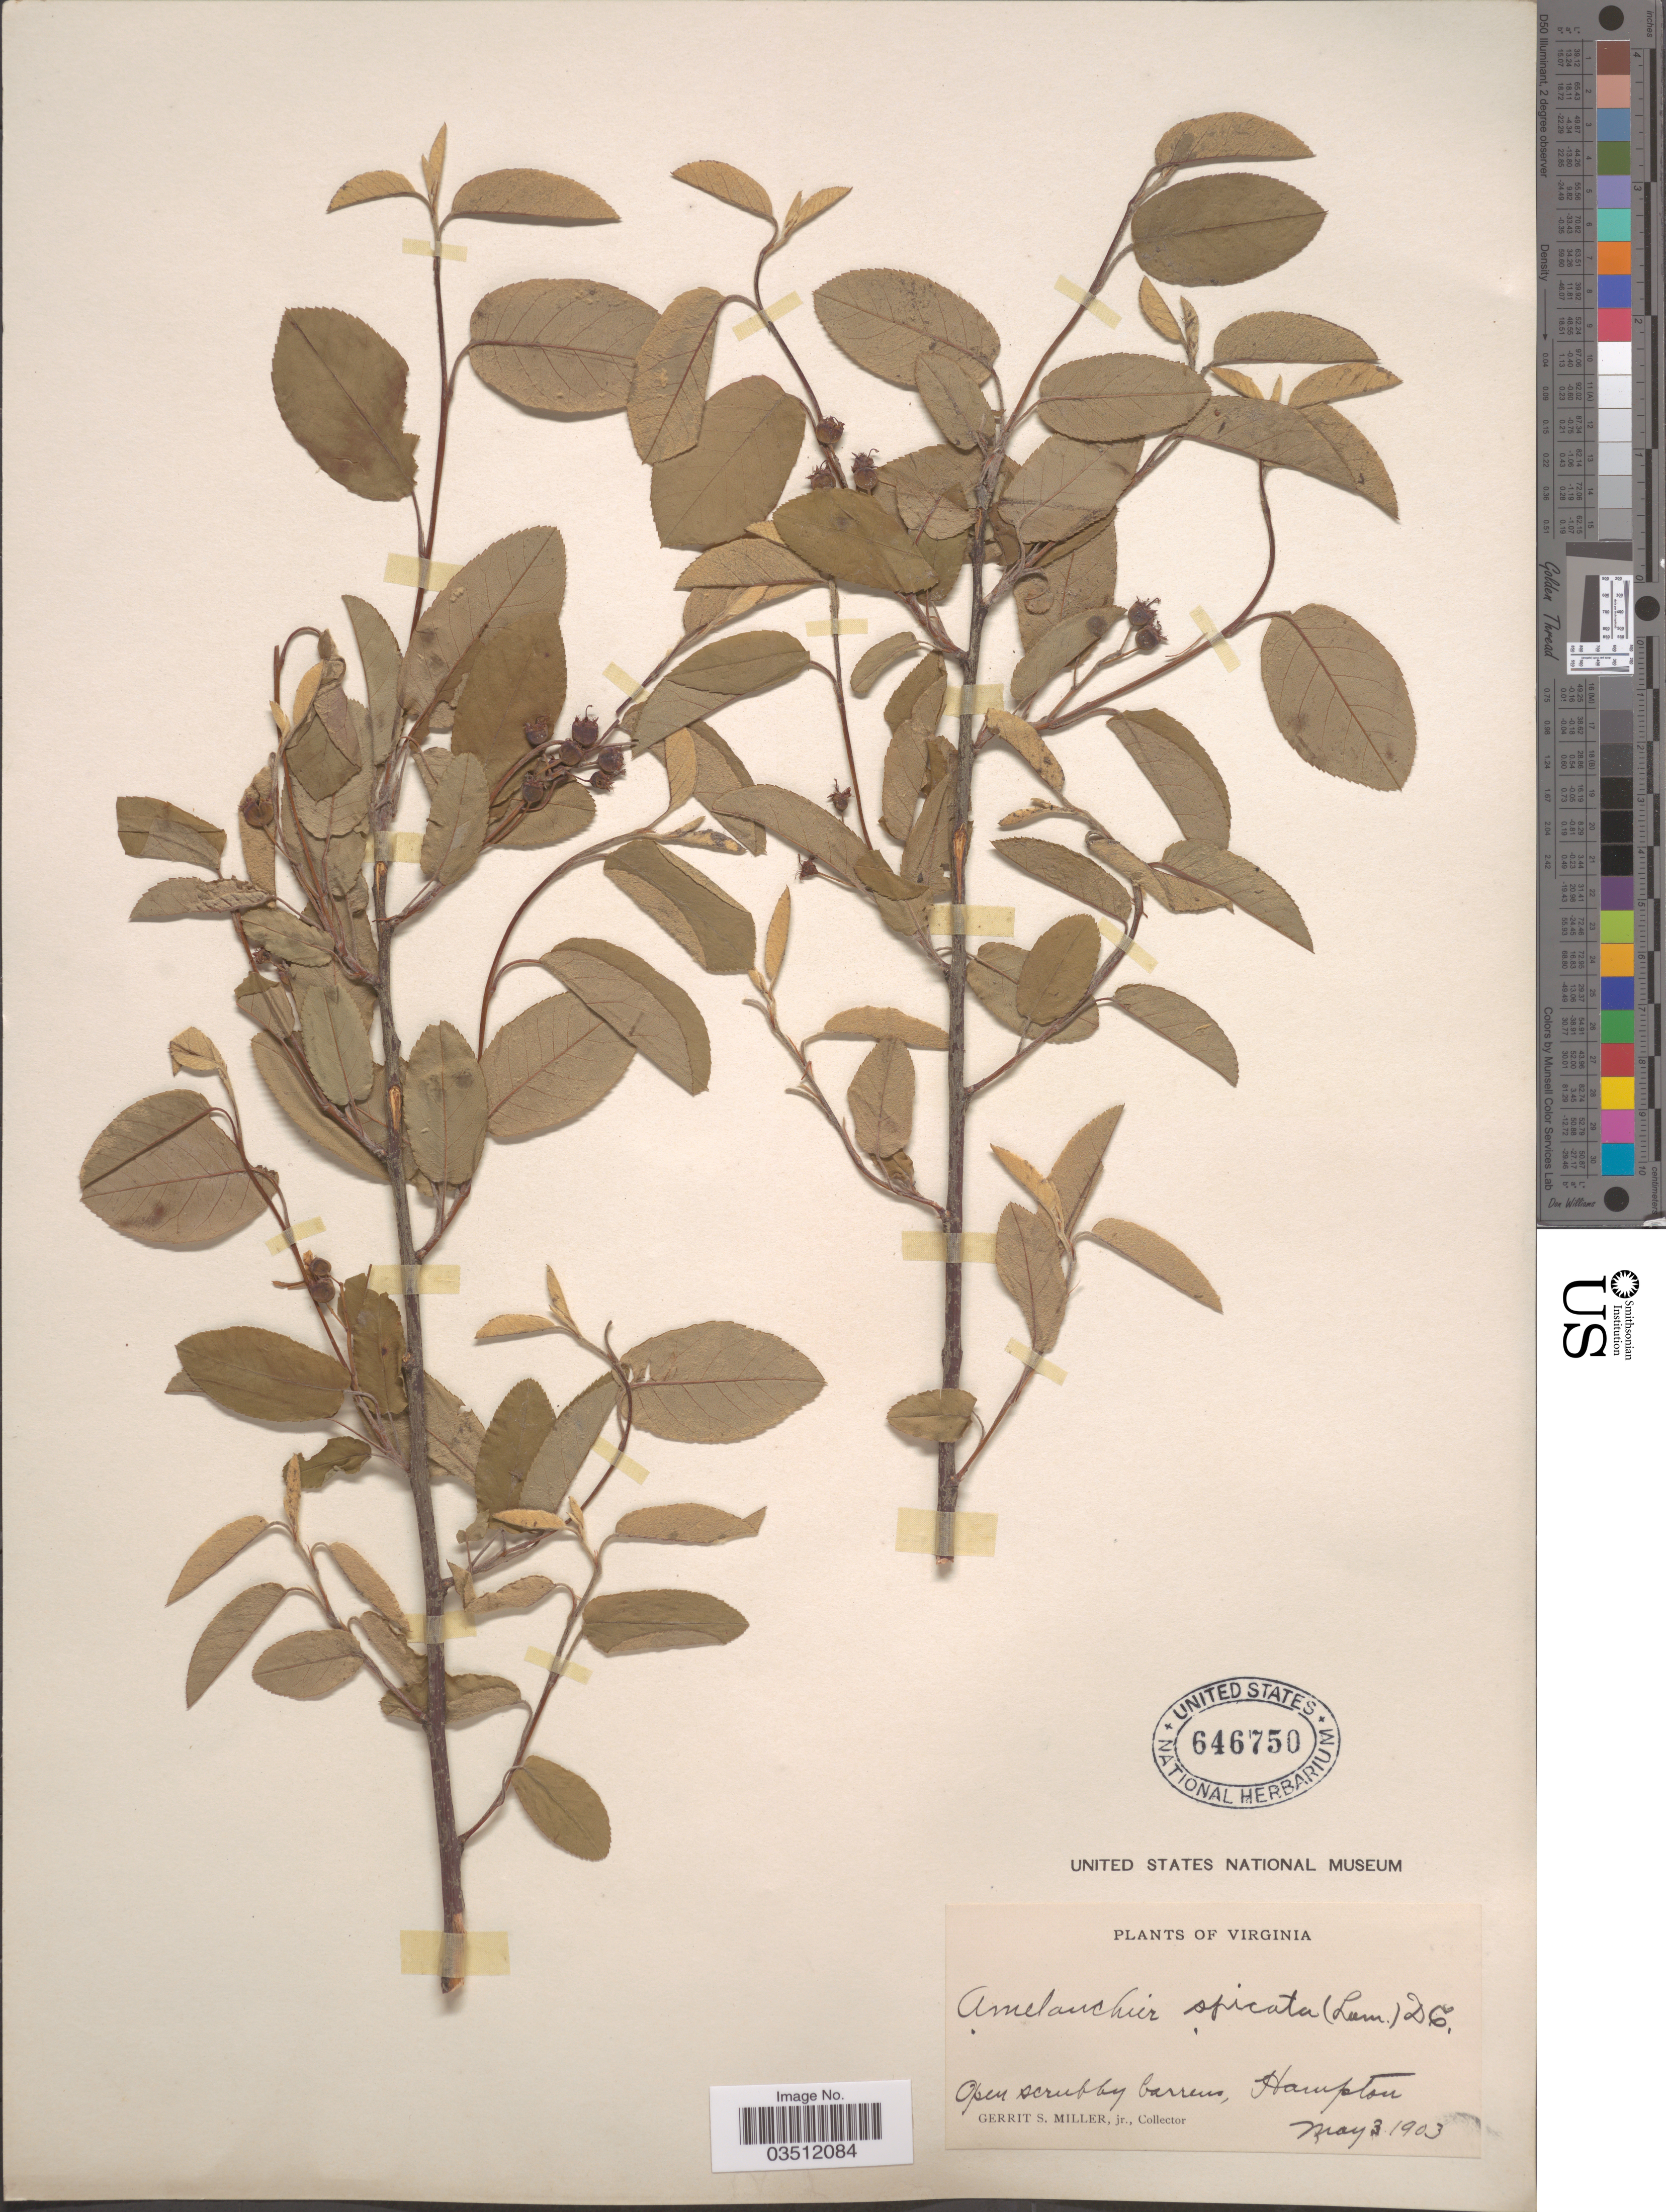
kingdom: Plantae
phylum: Tracheophyta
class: Magnoliopsida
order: Rosales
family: Rosaceae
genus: Amelanchier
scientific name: Amelanchier erecta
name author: Blanch.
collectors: G. S. Miller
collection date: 1903-05-03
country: United States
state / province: Virginia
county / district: City of Hampton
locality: Open scrubby barrens, Hampton.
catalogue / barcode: US 646750